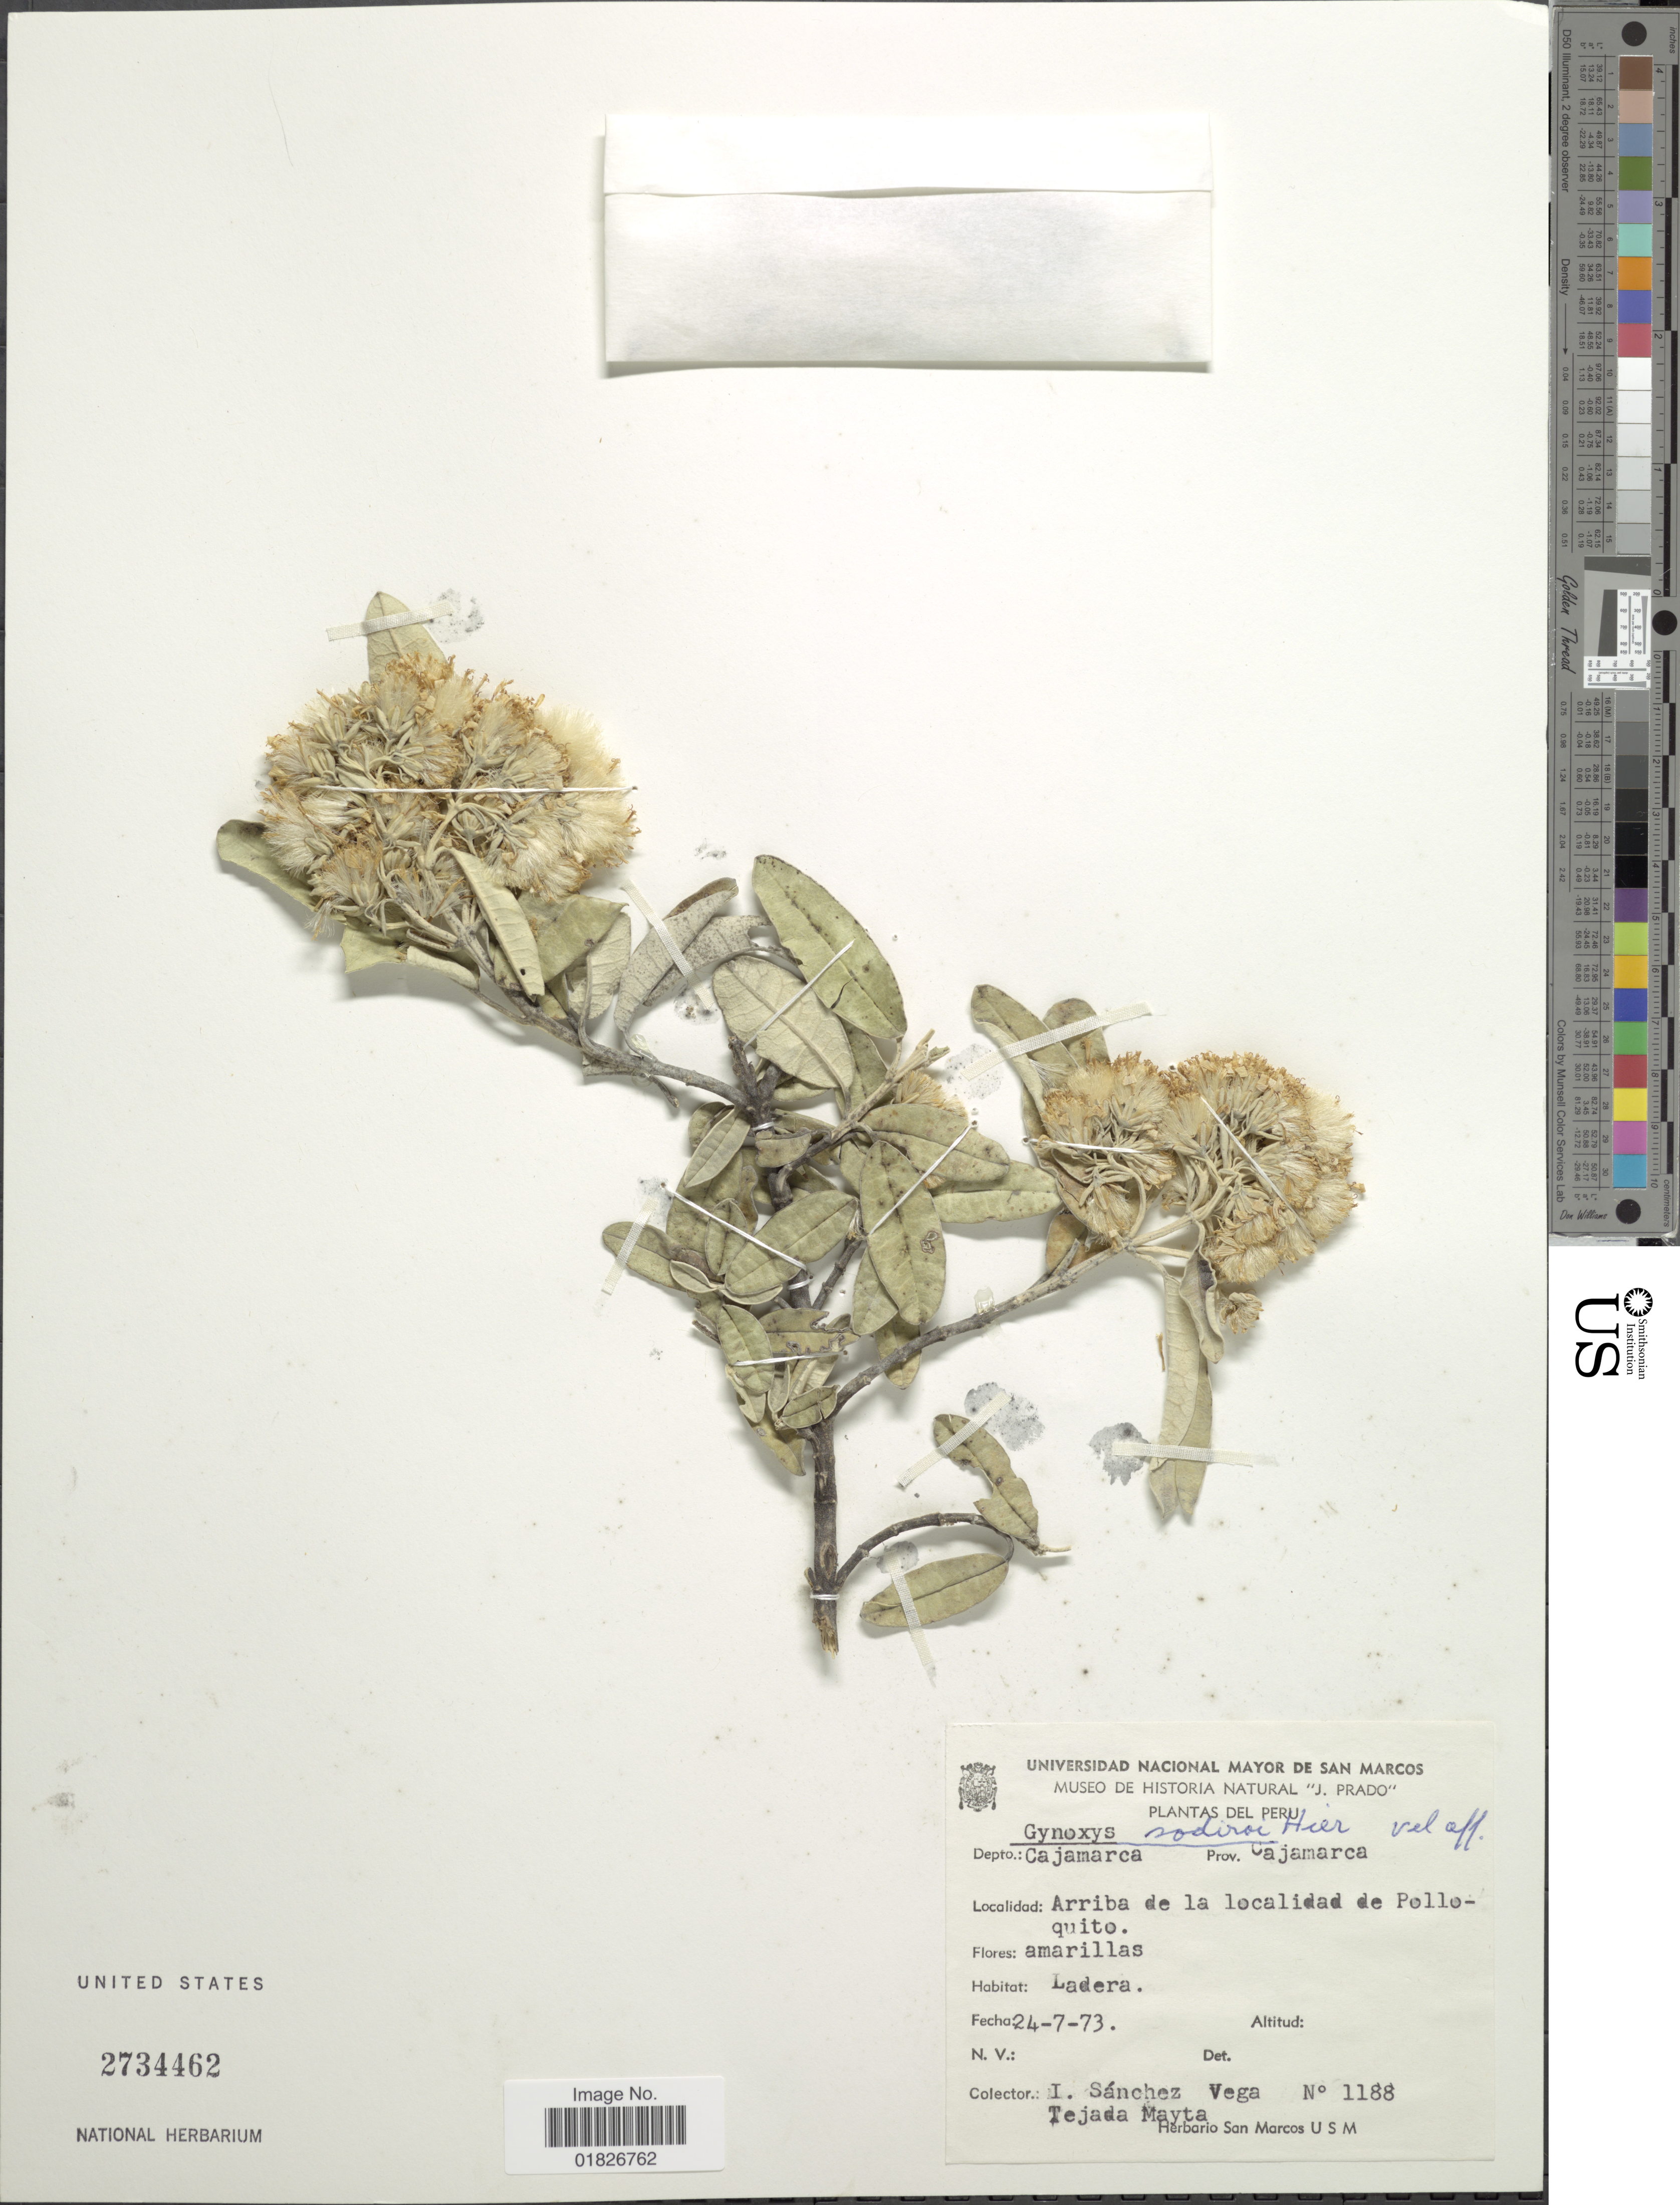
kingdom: Plantae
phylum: Tracheophyta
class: Magnoliopsida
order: Asterales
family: Asteraceae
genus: Gynoxys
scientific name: Gynoxys visoensis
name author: Cuatrec.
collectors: I. Sánchez Vega & T. Mayta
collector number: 1188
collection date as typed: Transcribed d/m/y: 24/7/73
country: Peru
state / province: Cajamarca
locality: Prov. Cajamarca, Arriba de la localidad de Polloquito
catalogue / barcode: US 2734462